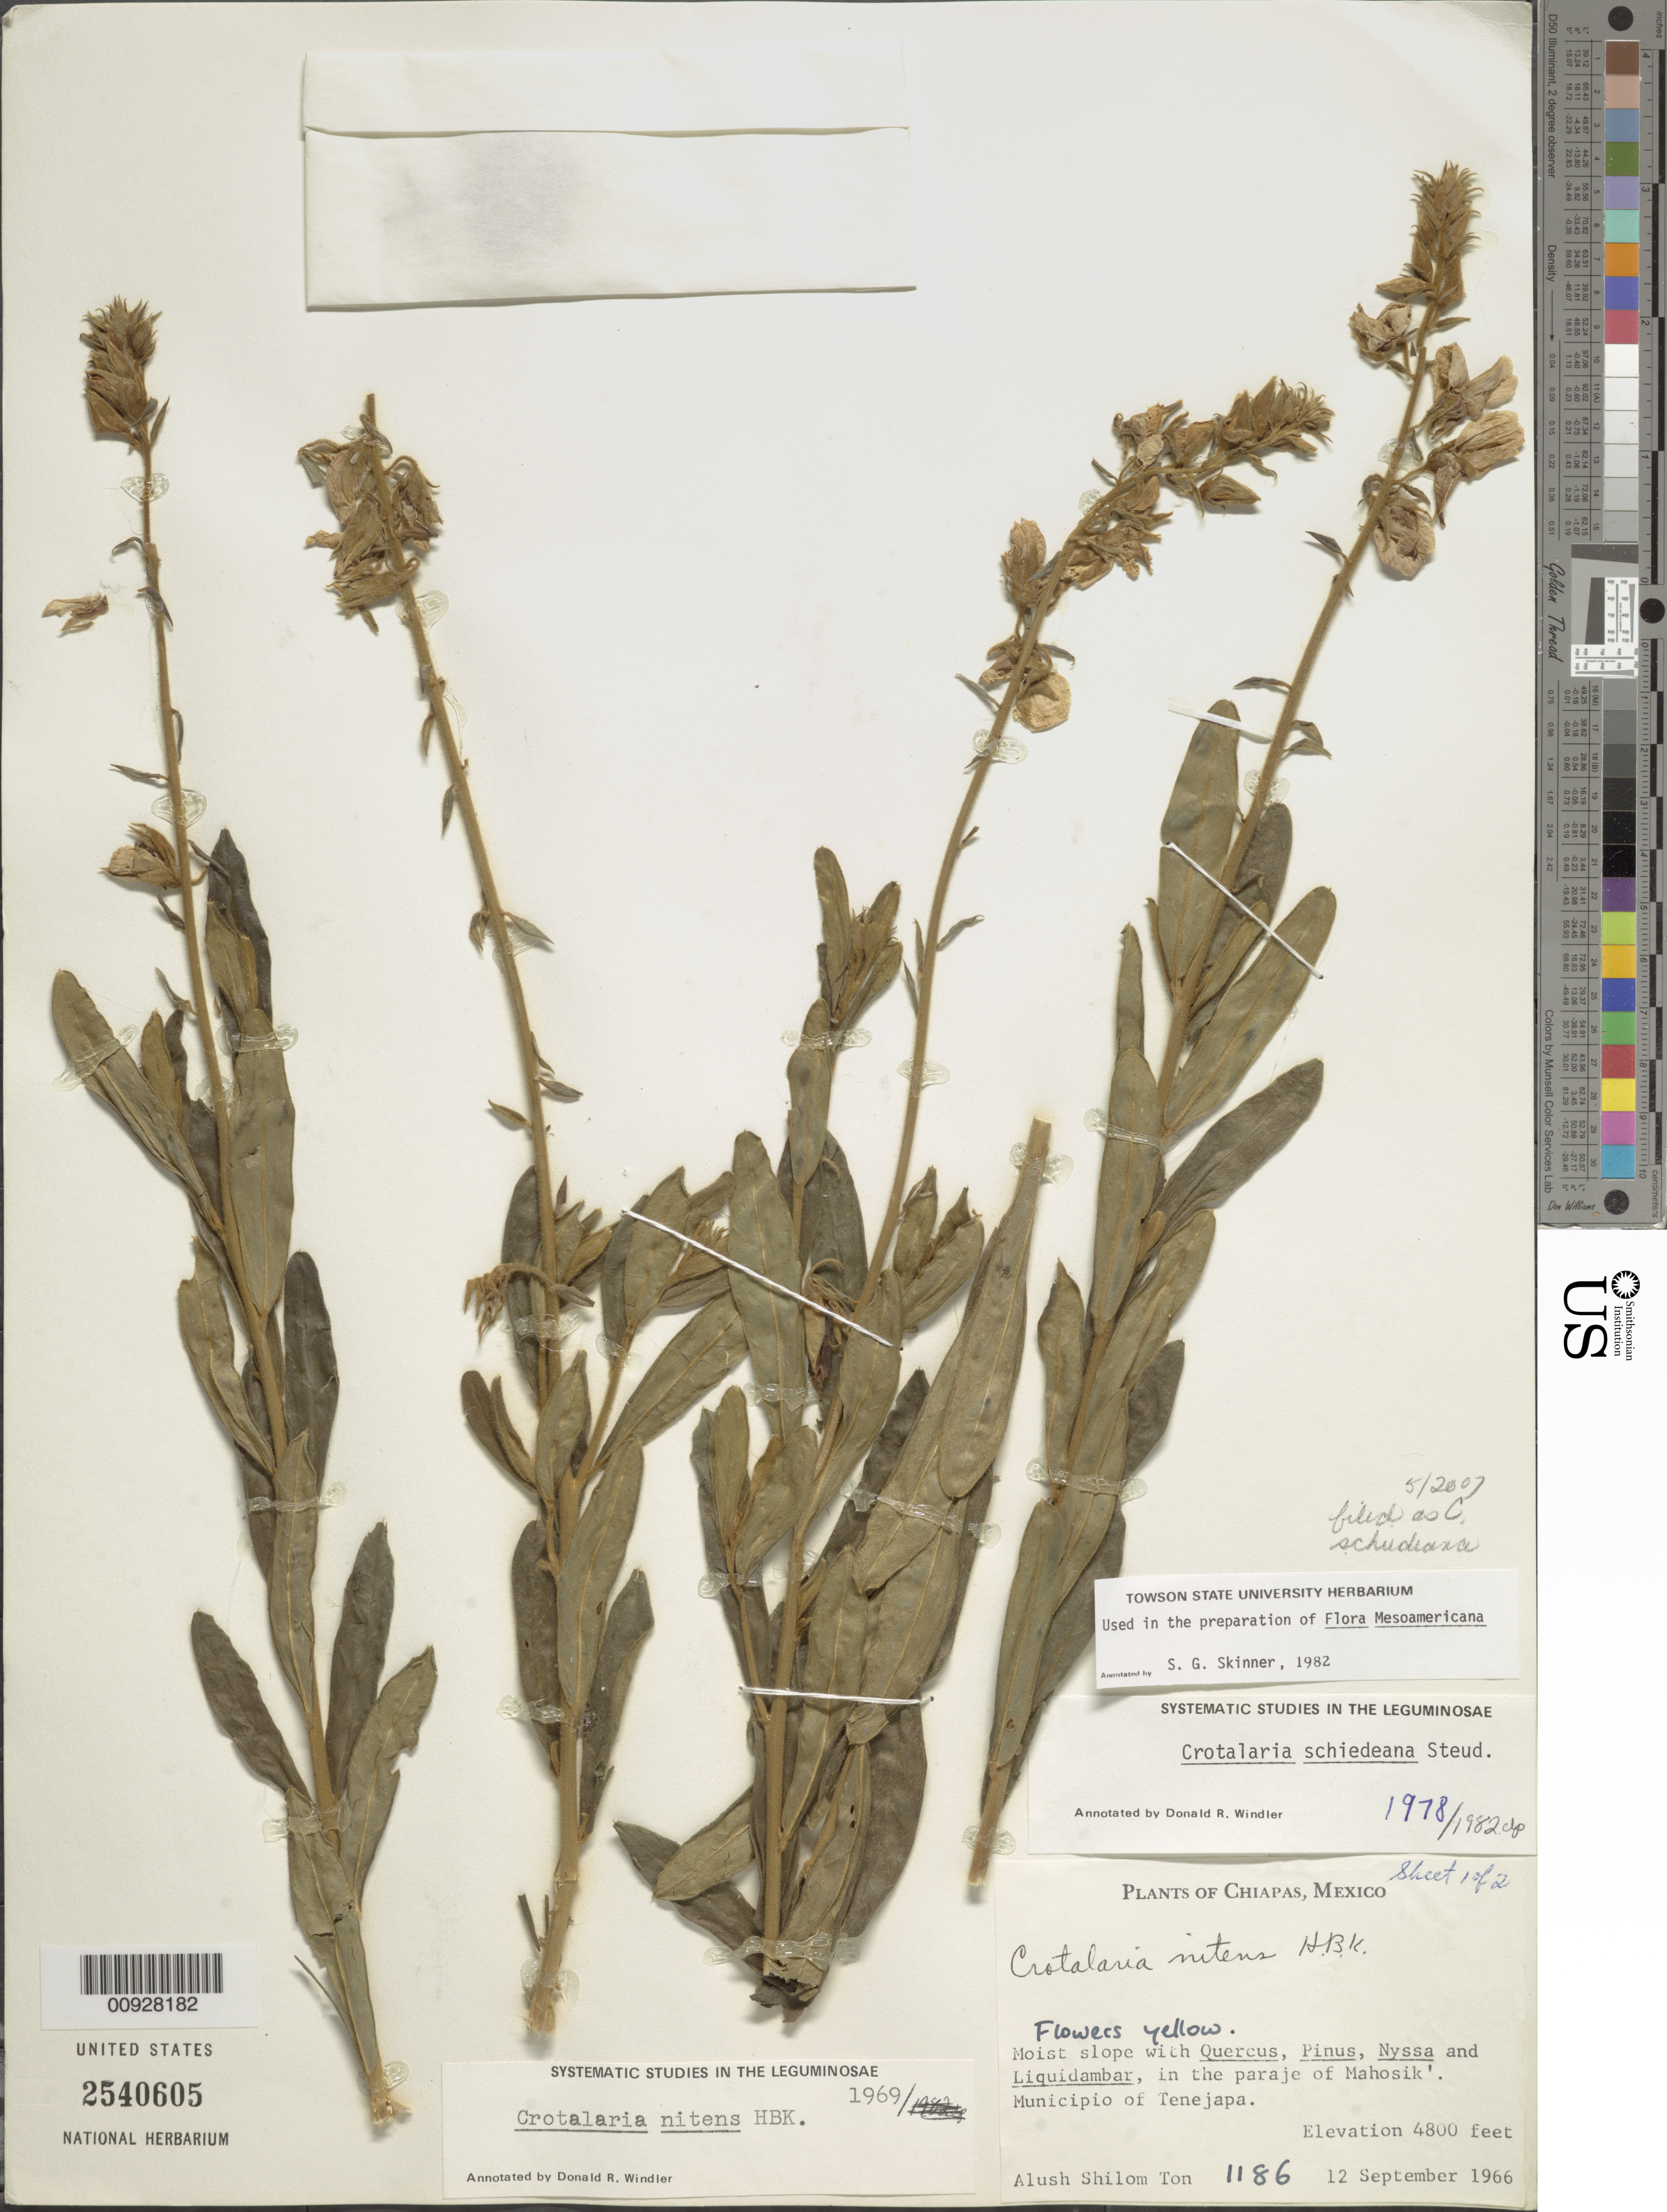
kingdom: Plantae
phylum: Tracheophyta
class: Magnoliopsida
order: Fabales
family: Fabaceae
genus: Crotalaria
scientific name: Crotalaria schiedeana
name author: Steud.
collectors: A. Shilom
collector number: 1186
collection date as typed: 12 Sep 1966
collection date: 1966-09-12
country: Mexico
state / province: Chiapas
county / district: Tenejapa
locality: In the paraje of Mahosik'. Municipio of Tenejapa, Chiapas.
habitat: Moist slope with Quercus, Pinus, Nyssa and Liquidambar.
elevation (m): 1463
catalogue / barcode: US 2540605